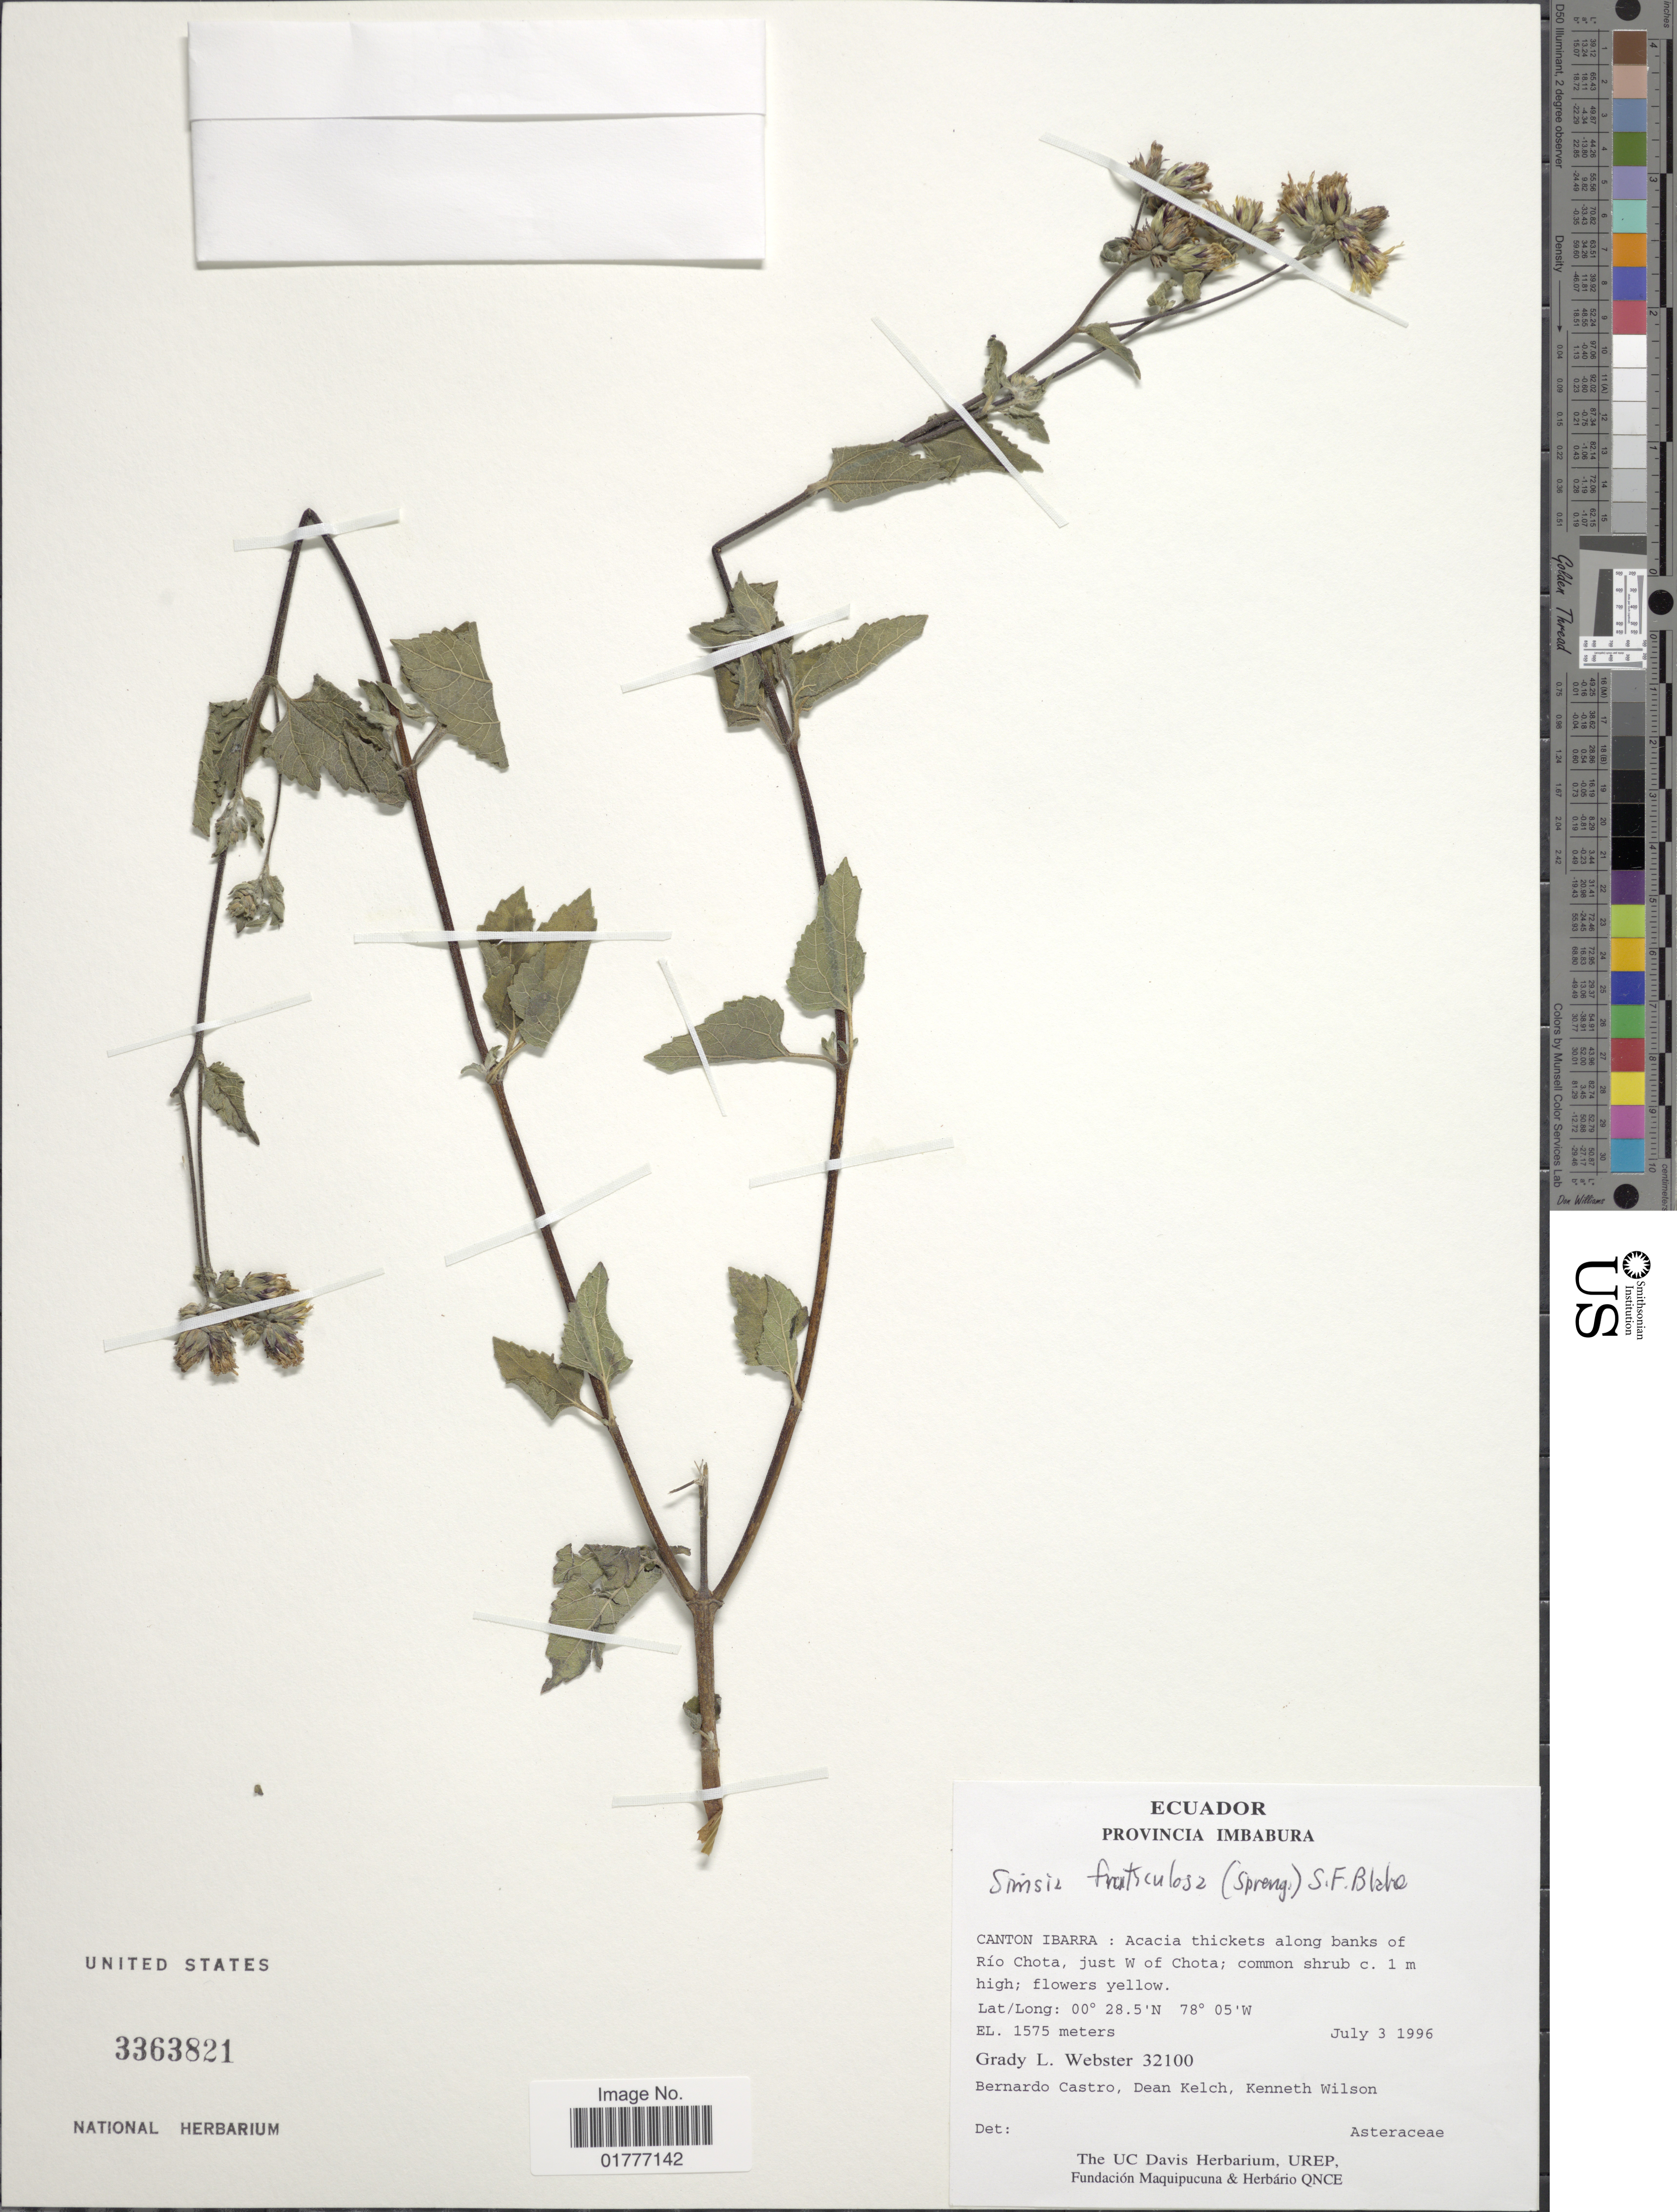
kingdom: Plantae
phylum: Tracheophyta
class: Magnoliopsida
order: Asterales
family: Asteraceae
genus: Simsia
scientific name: Simsia fruticulosa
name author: (Spreng.) S.F. Blake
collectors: G. L. Webster, B. Castro, D. Kelch & K. S. Wilson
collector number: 32100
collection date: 1996-07-03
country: Ecuador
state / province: Imbabura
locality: Canton Ibarra: along banks of Río Chota, just W of Chota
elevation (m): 1575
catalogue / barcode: US 3363821